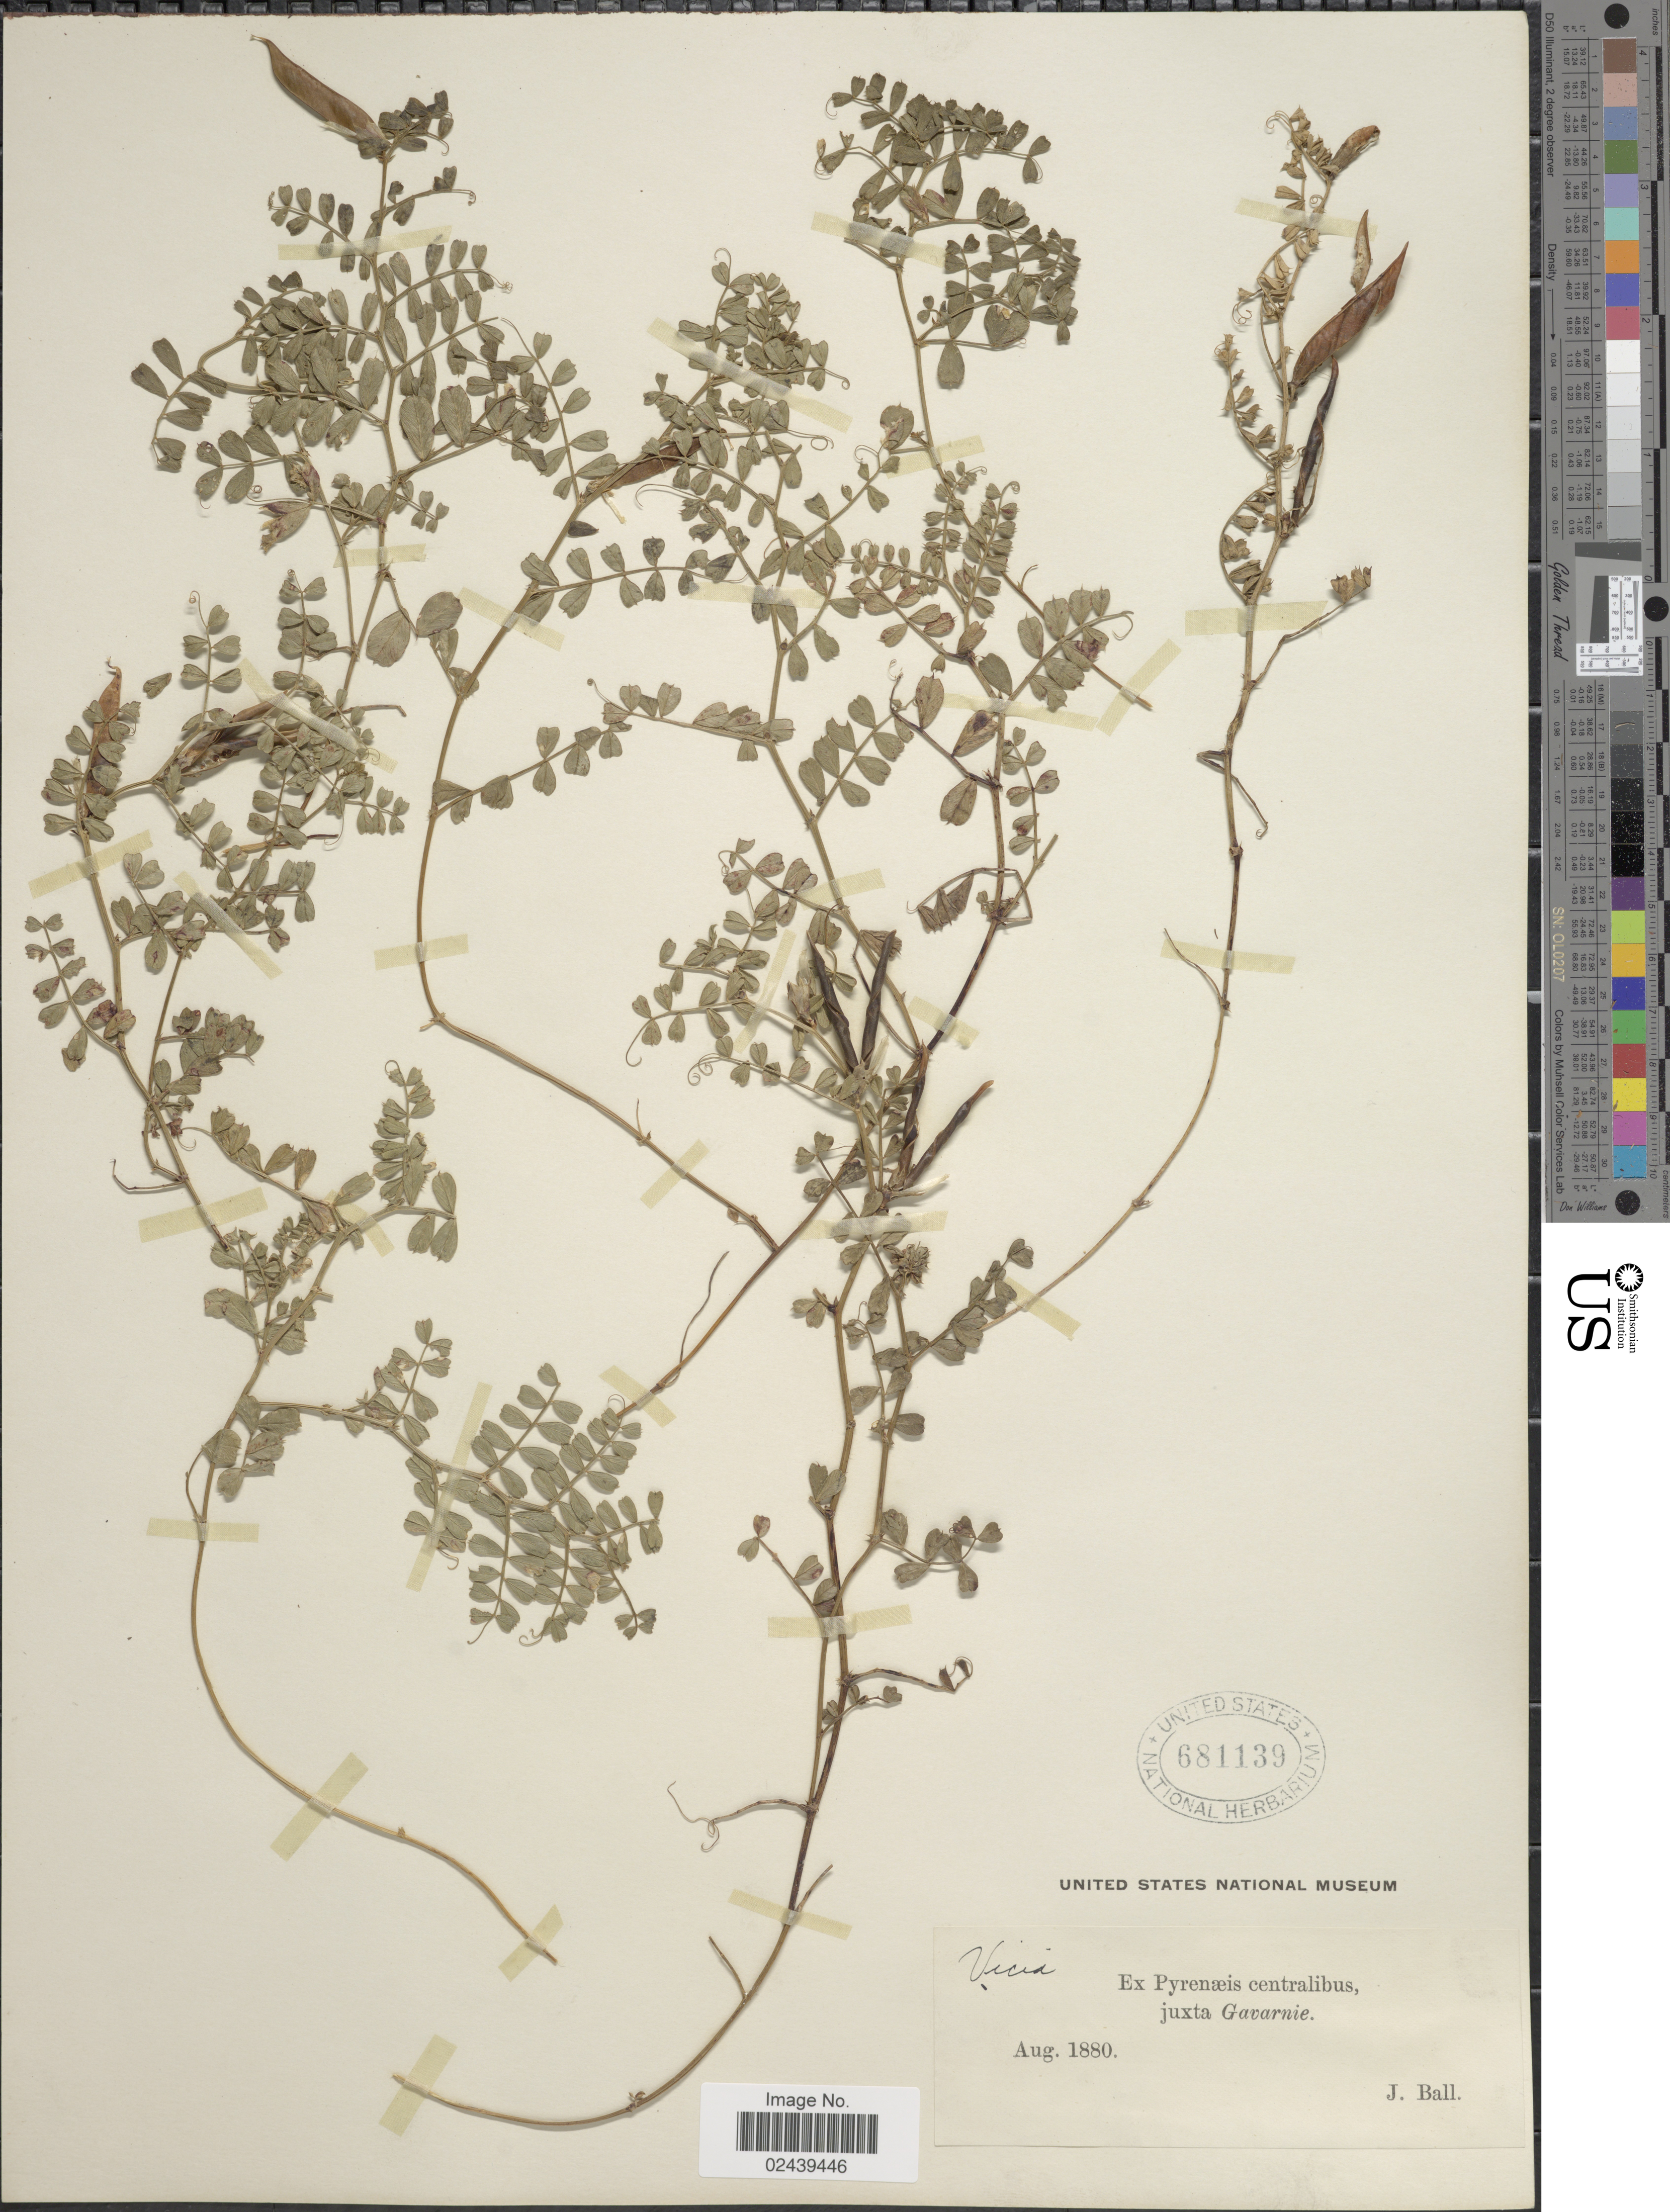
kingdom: Plantae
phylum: Tracheophyta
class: Magnoliopsida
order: Fabales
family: Fabaceae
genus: Vicia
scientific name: Vicia sp.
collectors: J. Ball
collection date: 1880-08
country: France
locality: Ex Pyrenaeis centralibus juxta Gavarnie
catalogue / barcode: US 681139